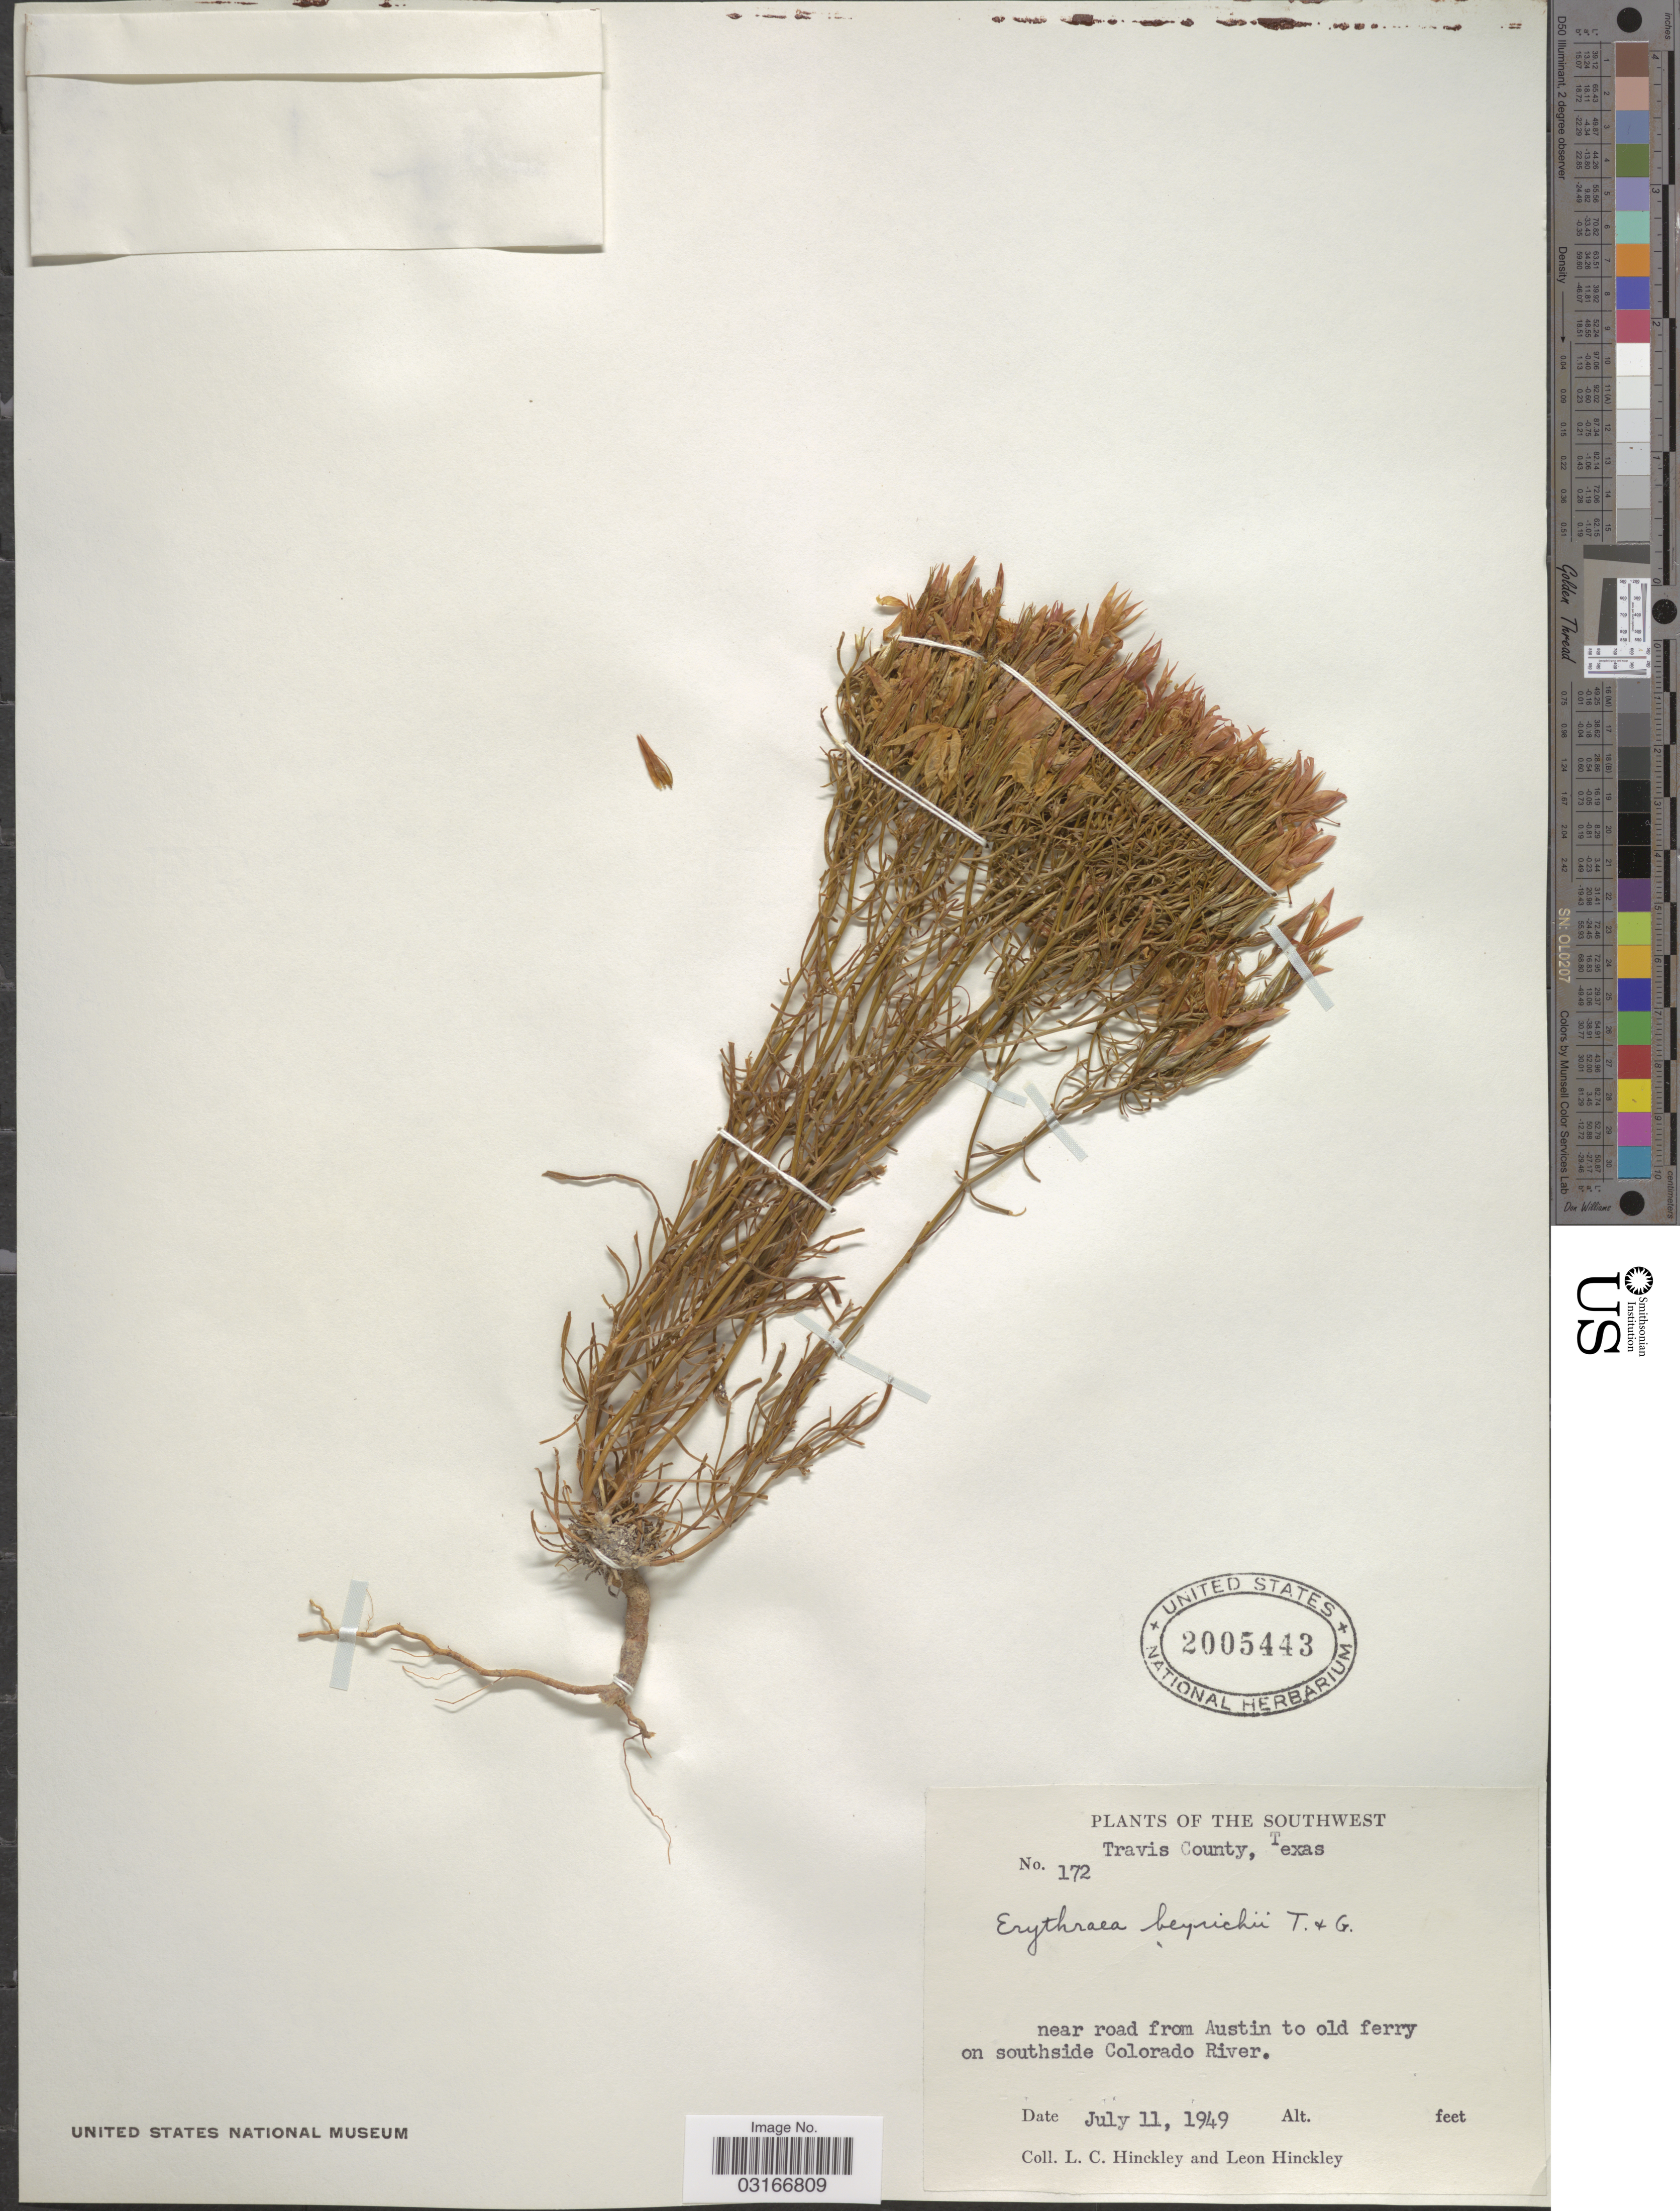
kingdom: Plantae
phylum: Tracheophyta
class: Magnoliopsida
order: Gentianales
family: Gentianaceae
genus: Centaurium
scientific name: Centaurium beyrichii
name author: (Torr.) B.L. Rob.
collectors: L. Hinckley & L. Hinckley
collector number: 172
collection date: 1949-07-11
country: United States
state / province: Texas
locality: The Southwest. Travis County, near road from Austin to old ferry on southside Colorado River.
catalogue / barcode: US 2005443